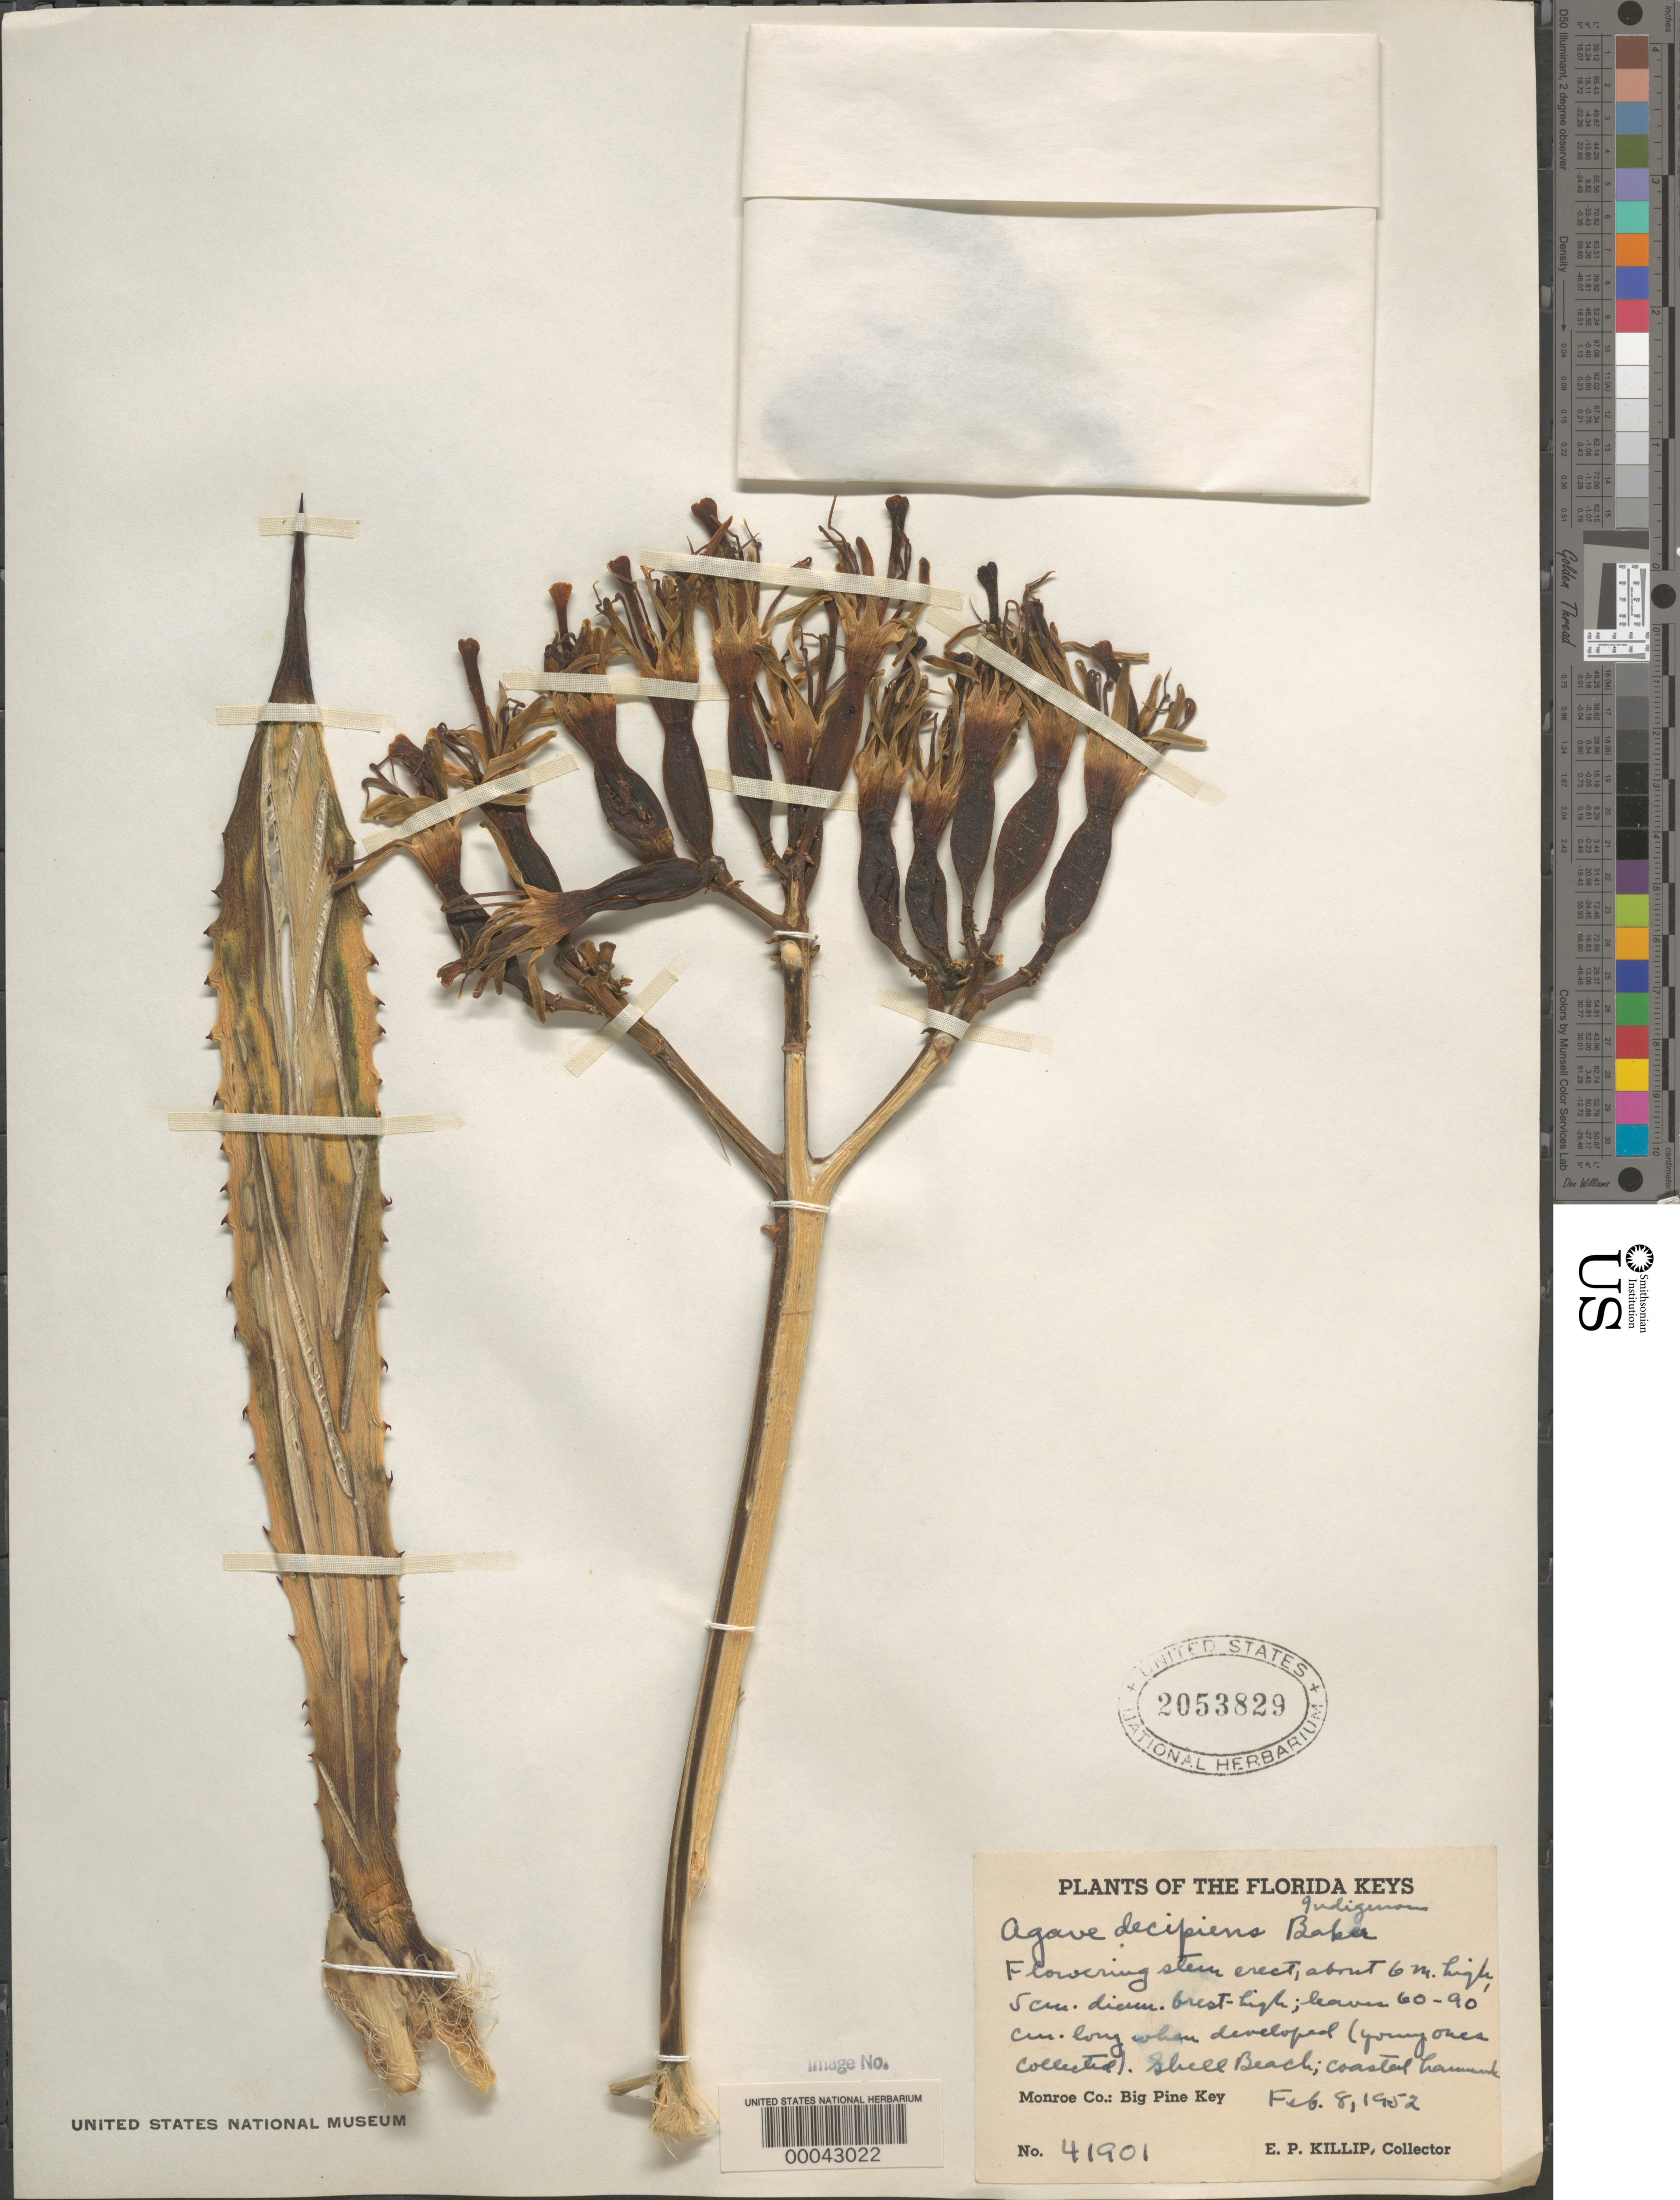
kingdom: Plantae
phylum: Tracheophyta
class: Liliopsida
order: Asparagales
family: Asparagaceae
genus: Agave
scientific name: Agave decipiens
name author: Baker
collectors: E. P. Killip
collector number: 41901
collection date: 1952-02-08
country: United States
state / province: Florida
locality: The Florida Keys. Shell Beach; Coastal hammock. Monroe Co.: Big Pine Key.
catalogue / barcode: US 2053829